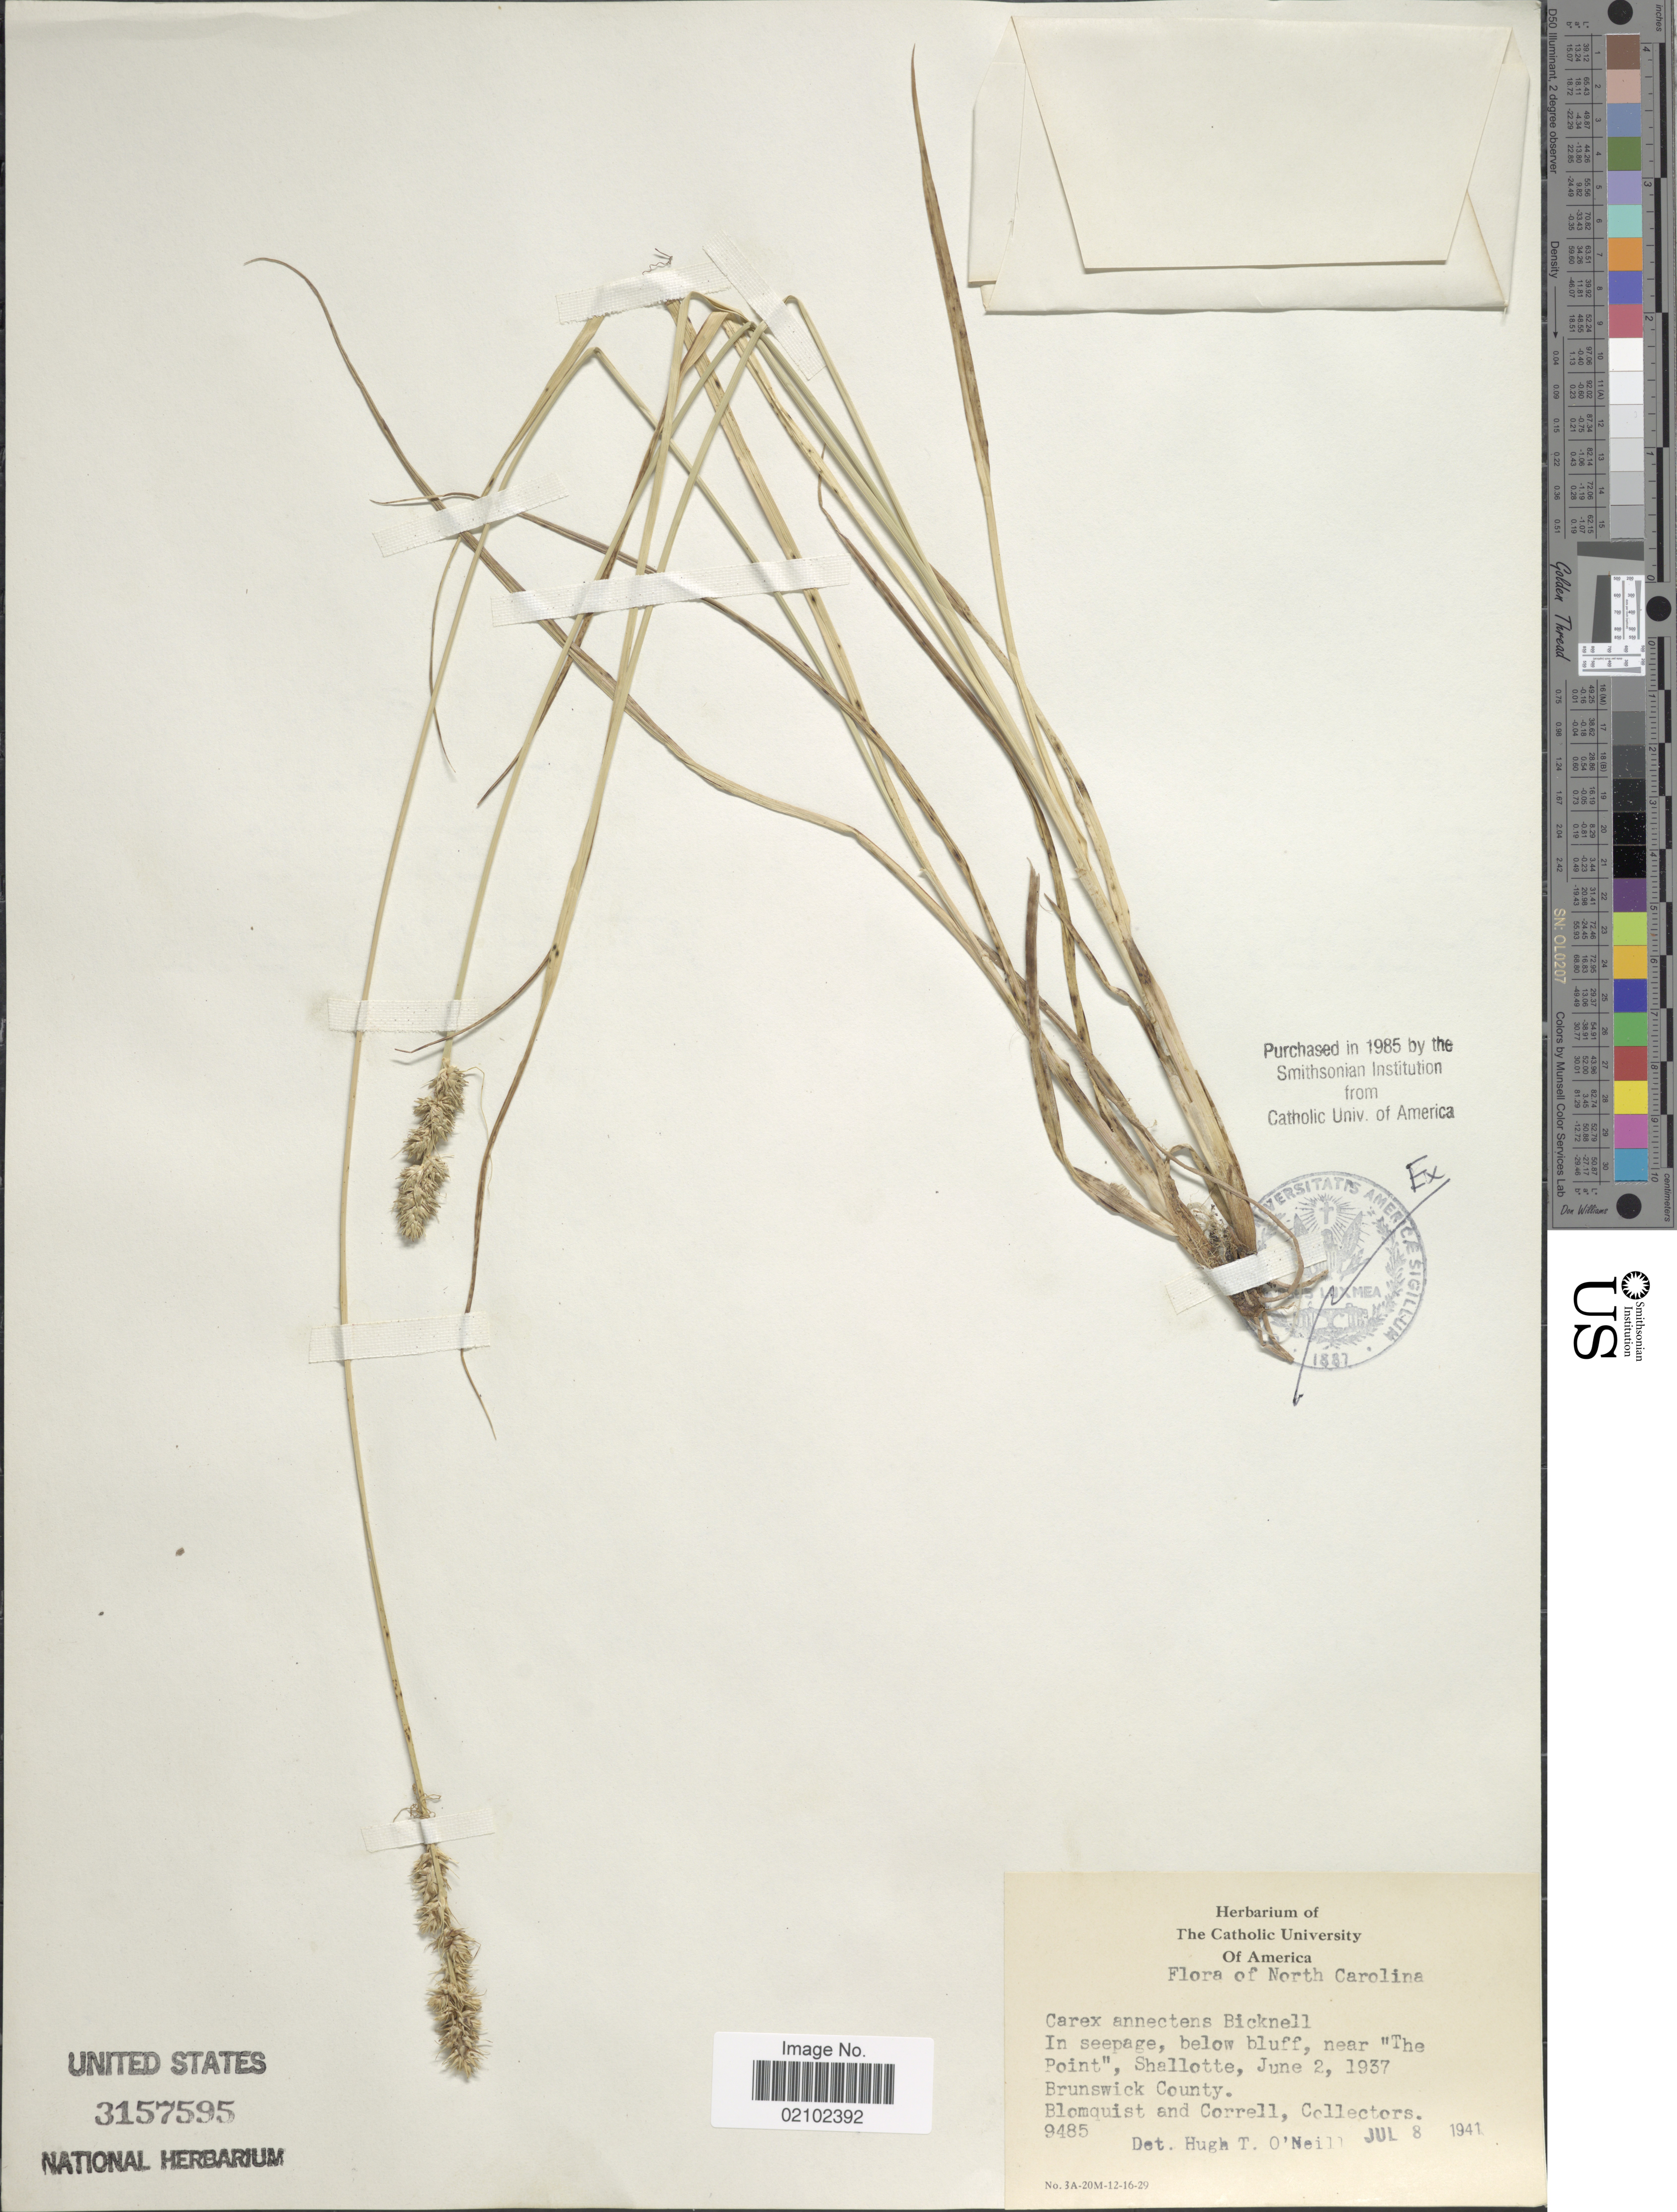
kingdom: Plantae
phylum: Tracheophyta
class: Liliopsida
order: Poales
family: Cyperaceae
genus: Carex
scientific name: Carex annectens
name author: (E.P. Bicknell) E.P. Bicknell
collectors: H. Blomquist & -- Correll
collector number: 9485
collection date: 1937-06-02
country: United States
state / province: North Carolina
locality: In seepage, below bluff, near "The Point", Shallotte, Brunswick County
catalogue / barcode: US 3157595